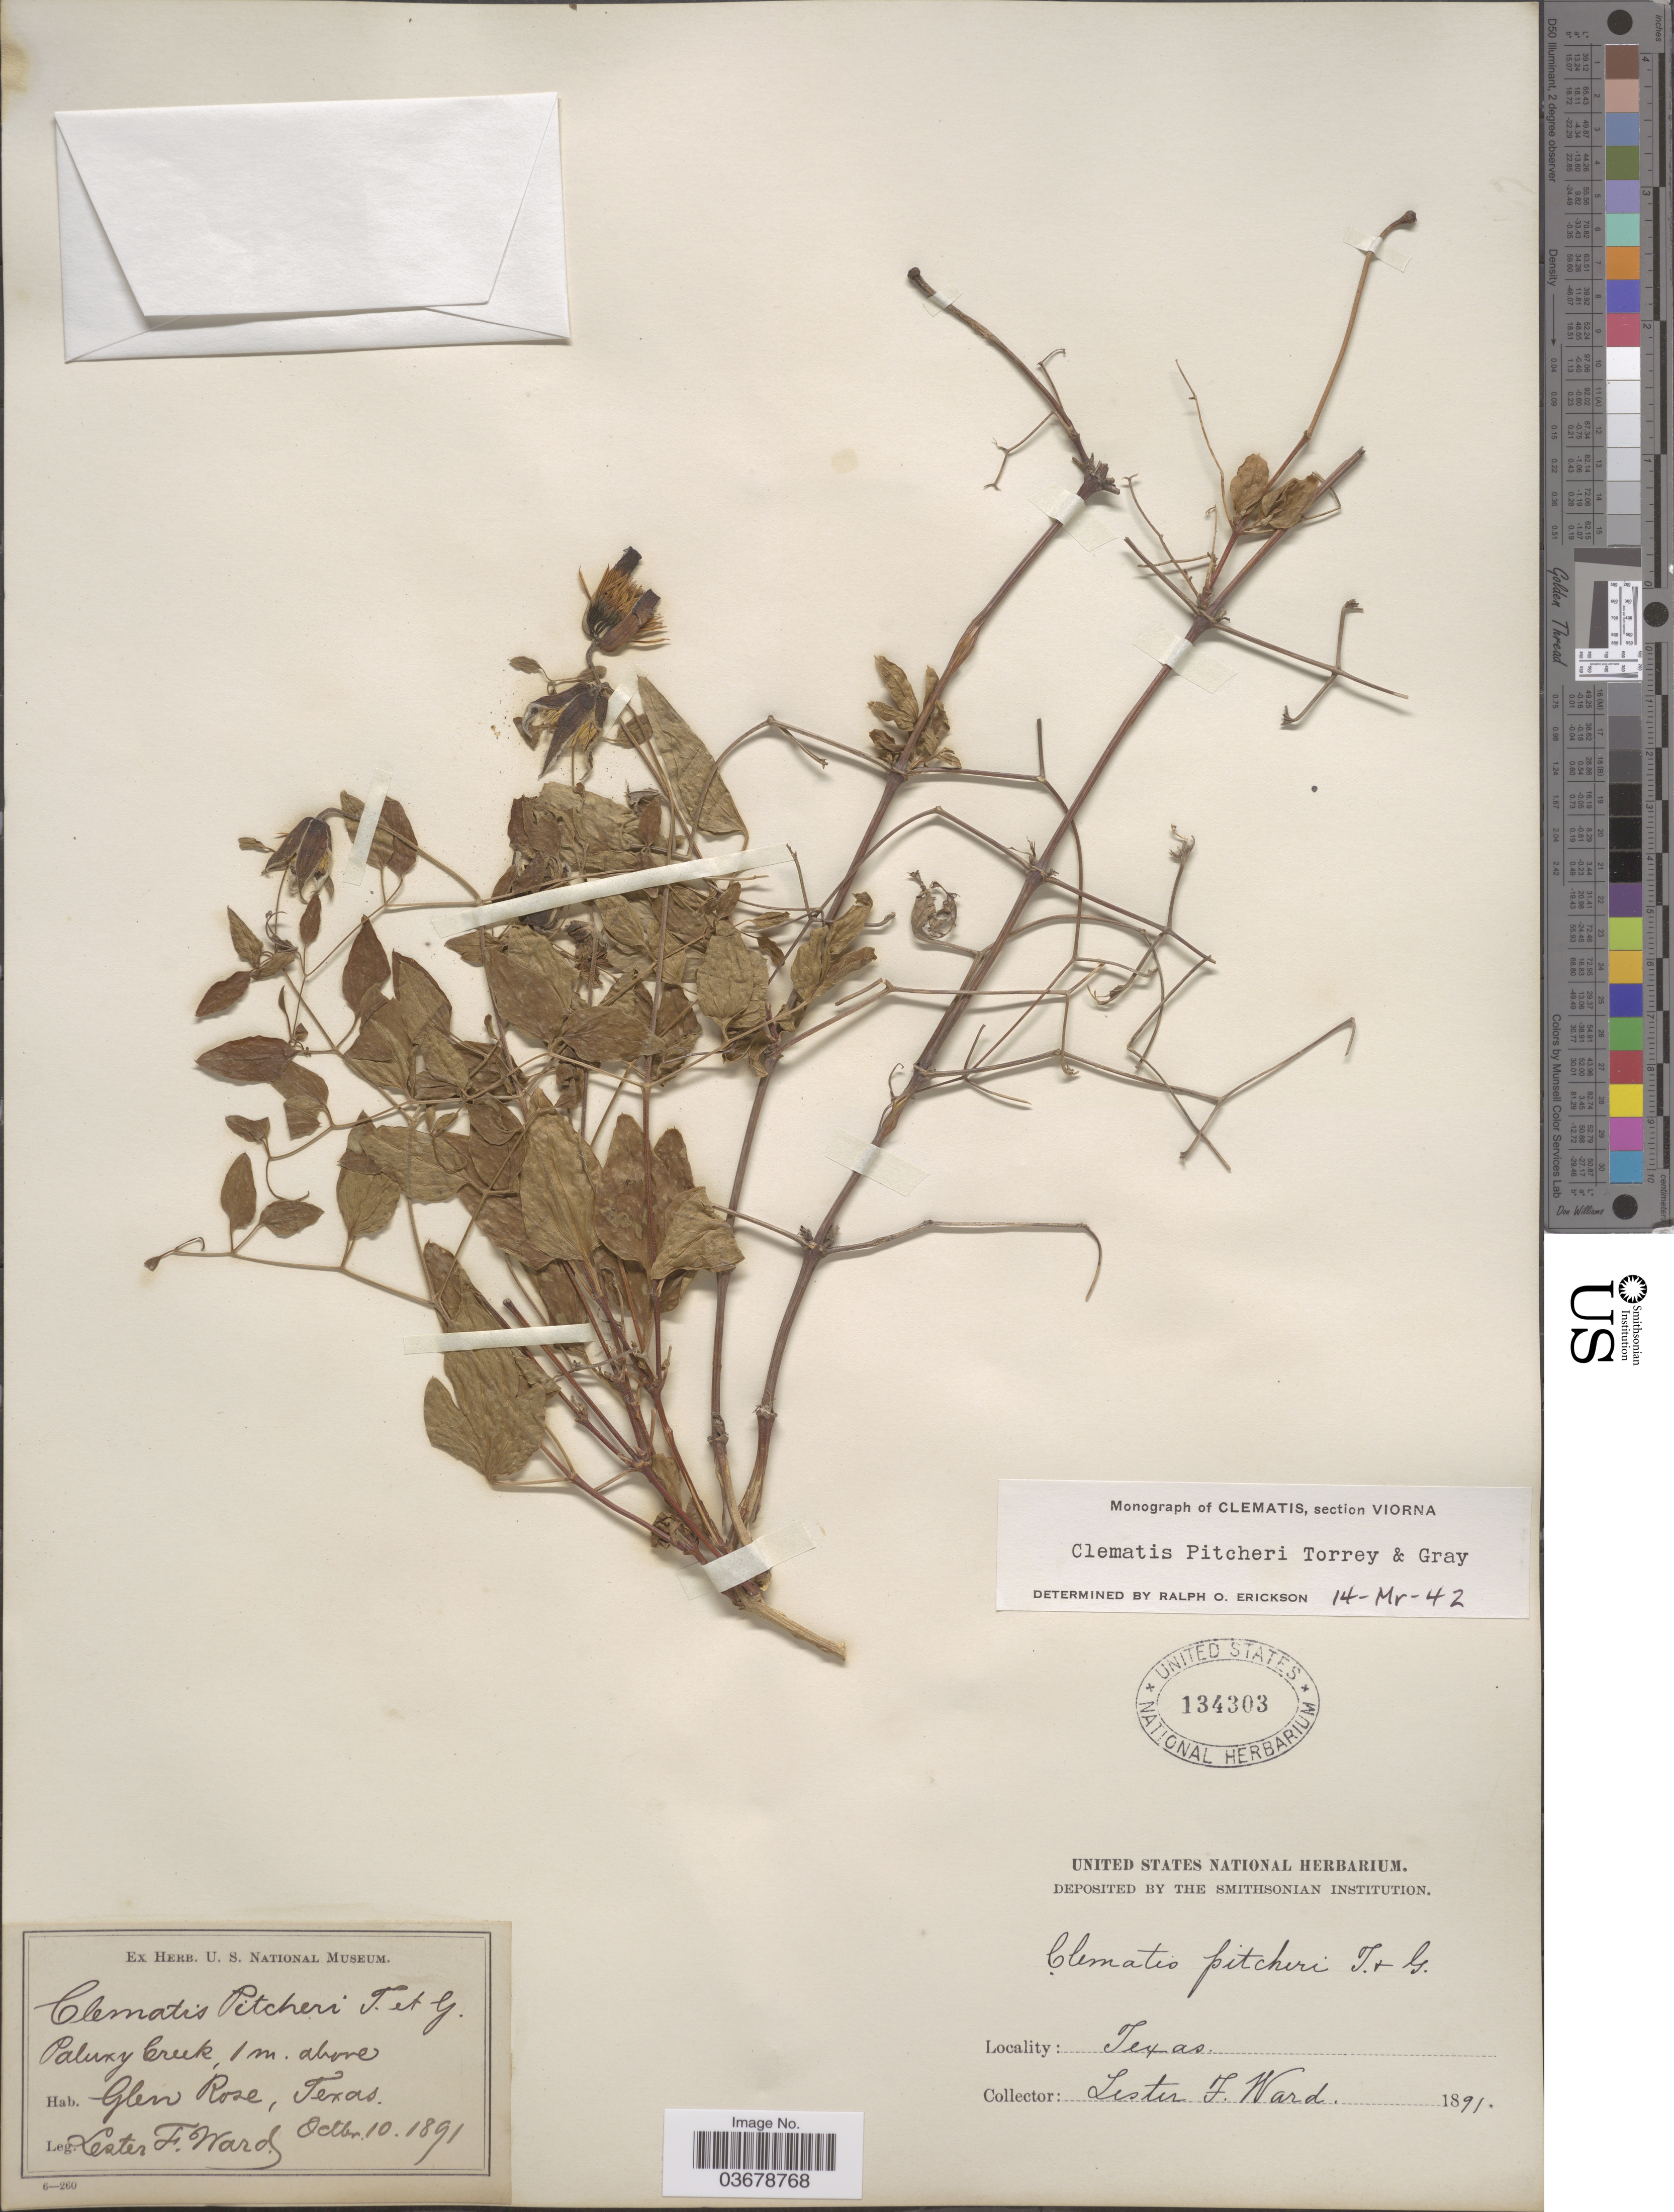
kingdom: Plantae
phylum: Tracheophyta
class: Magnoliopsida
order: Ranunculales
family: Ranunculaceae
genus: Clematis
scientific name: Clematis viorna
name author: L.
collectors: L. F. Ward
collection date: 1891-10-10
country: United States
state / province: Texas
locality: Paluxy Creek, 1 m. above Glen Rose.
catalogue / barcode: US 134303